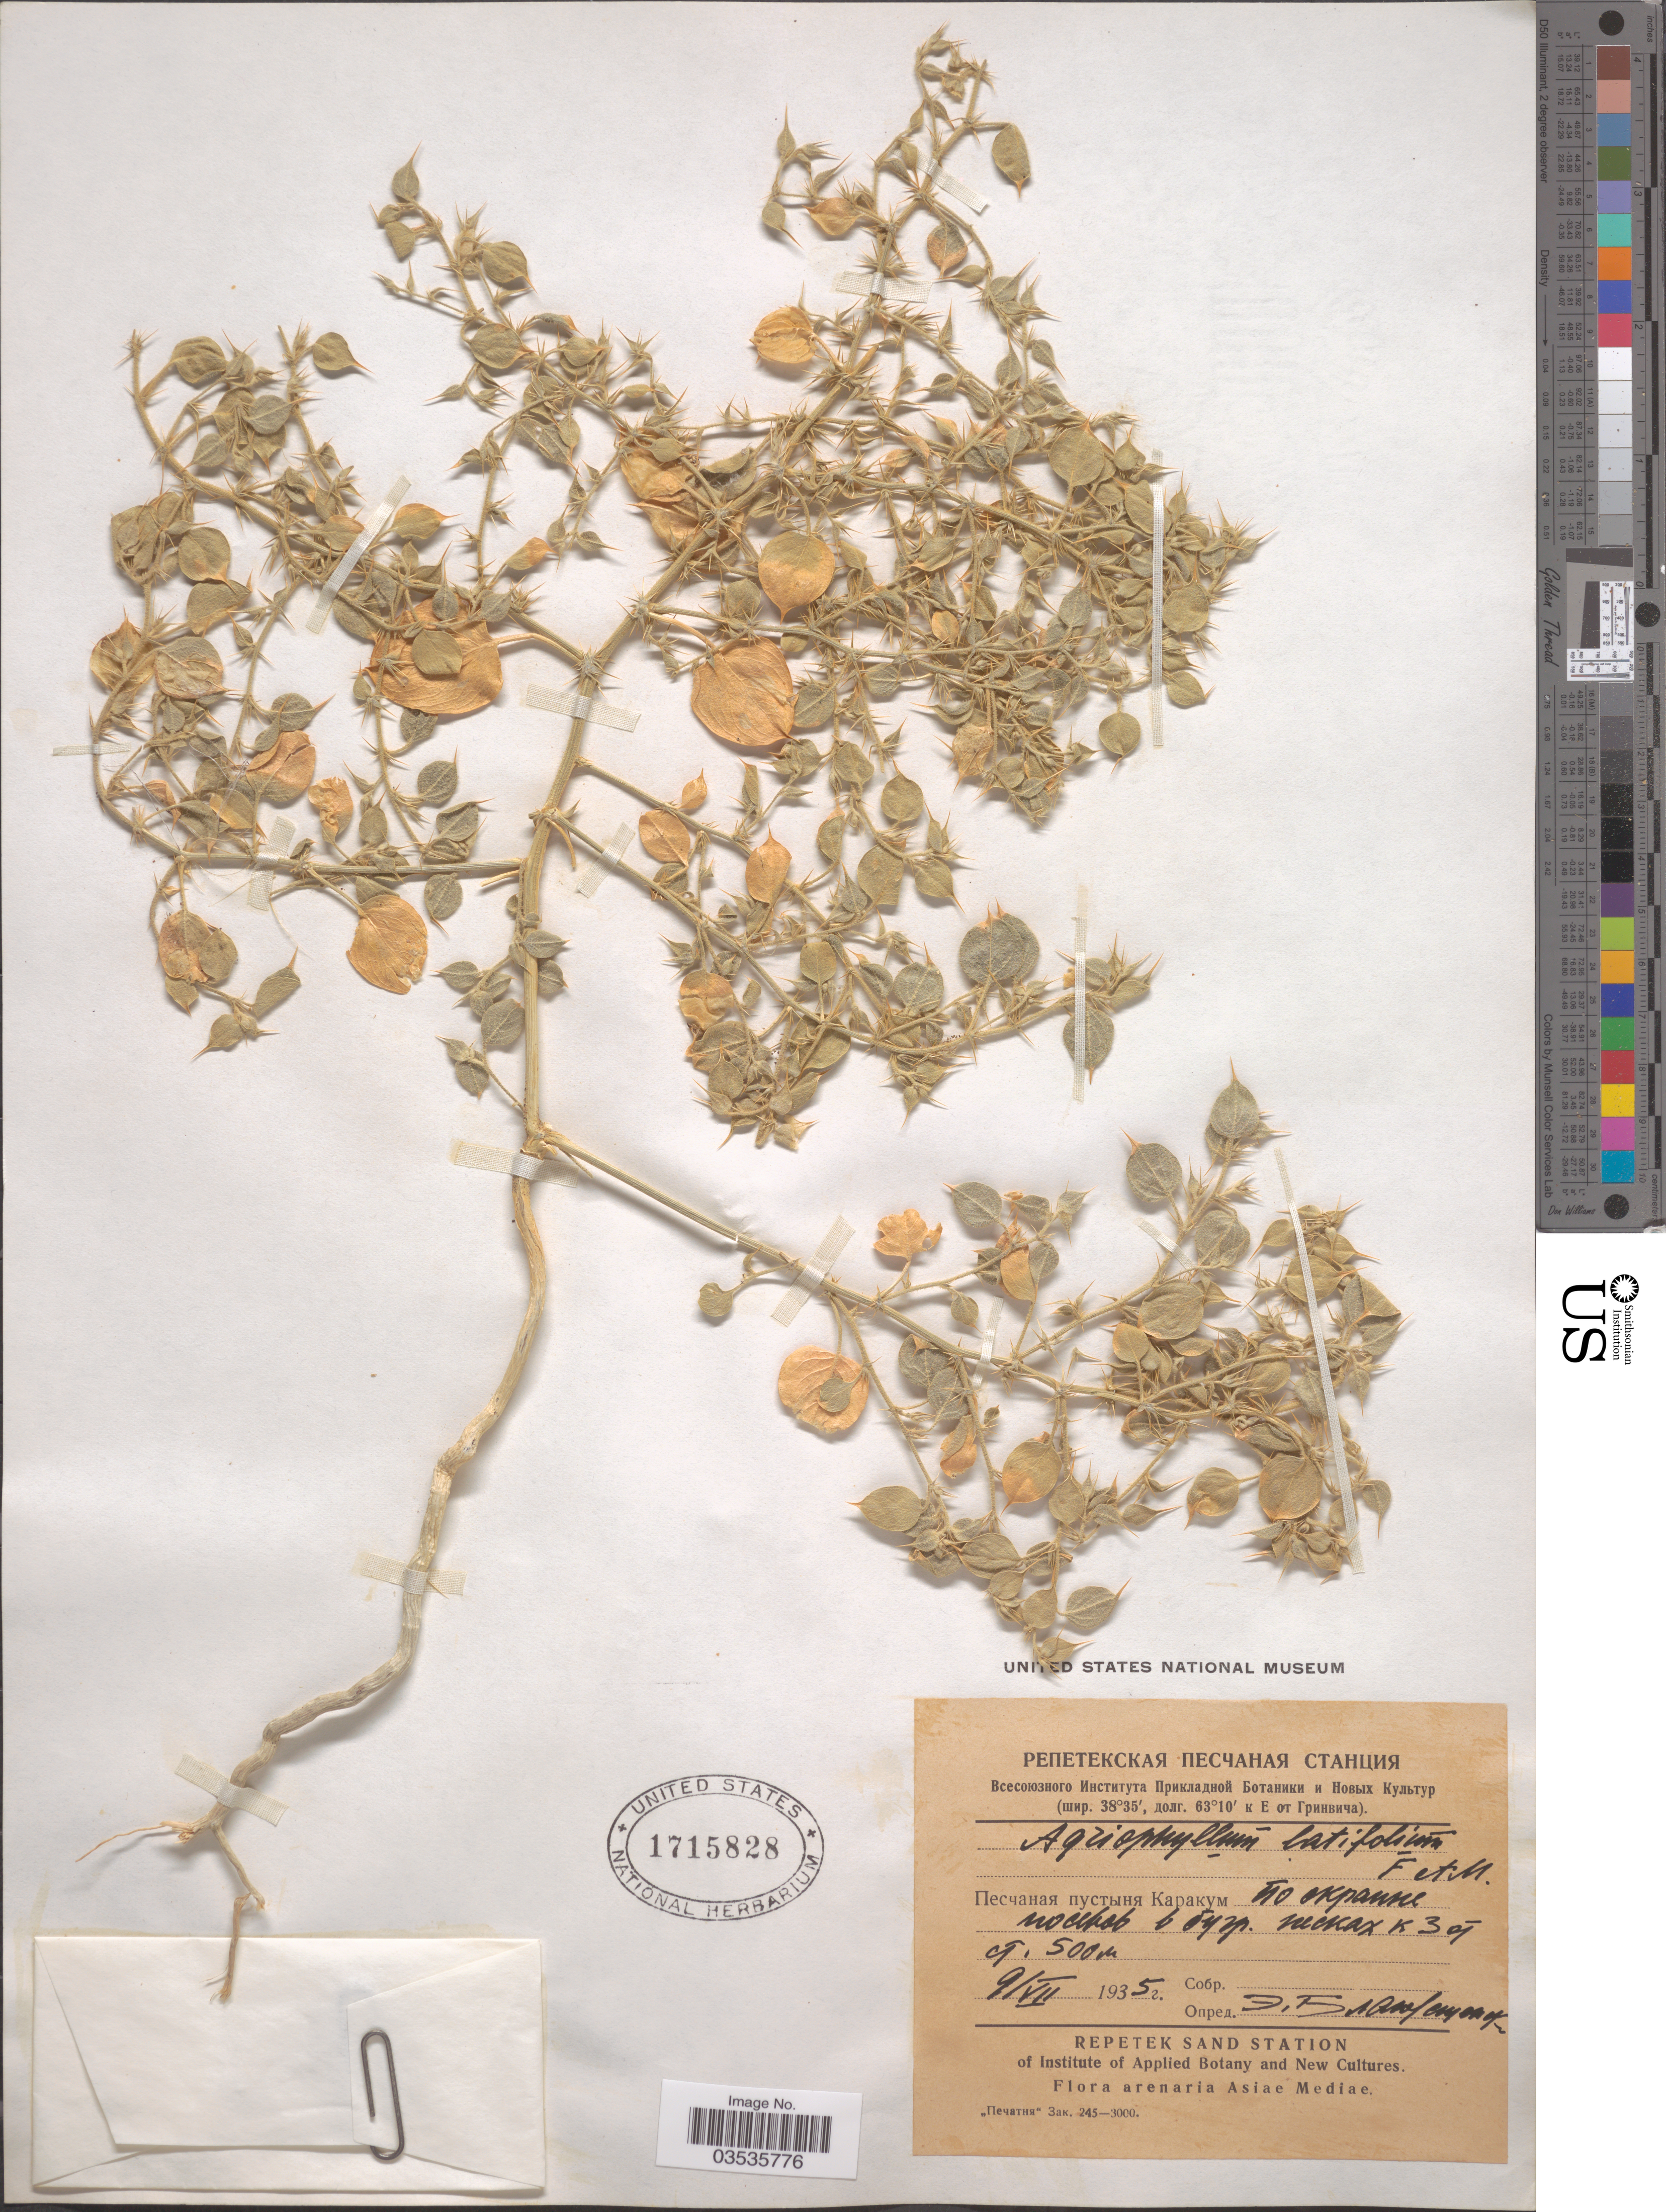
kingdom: Plantae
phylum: Tracheophyta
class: Magnoliopsida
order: Caryophyllales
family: Amaranthaceae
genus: Agriophyllum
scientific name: Agriophyllum latifolium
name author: Fisch. & C.A. Mey.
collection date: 1935-07-09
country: Turkmenistan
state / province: Lebap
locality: Karakum Desert, 500 meters from Station Repetek.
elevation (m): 500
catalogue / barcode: US 1715828